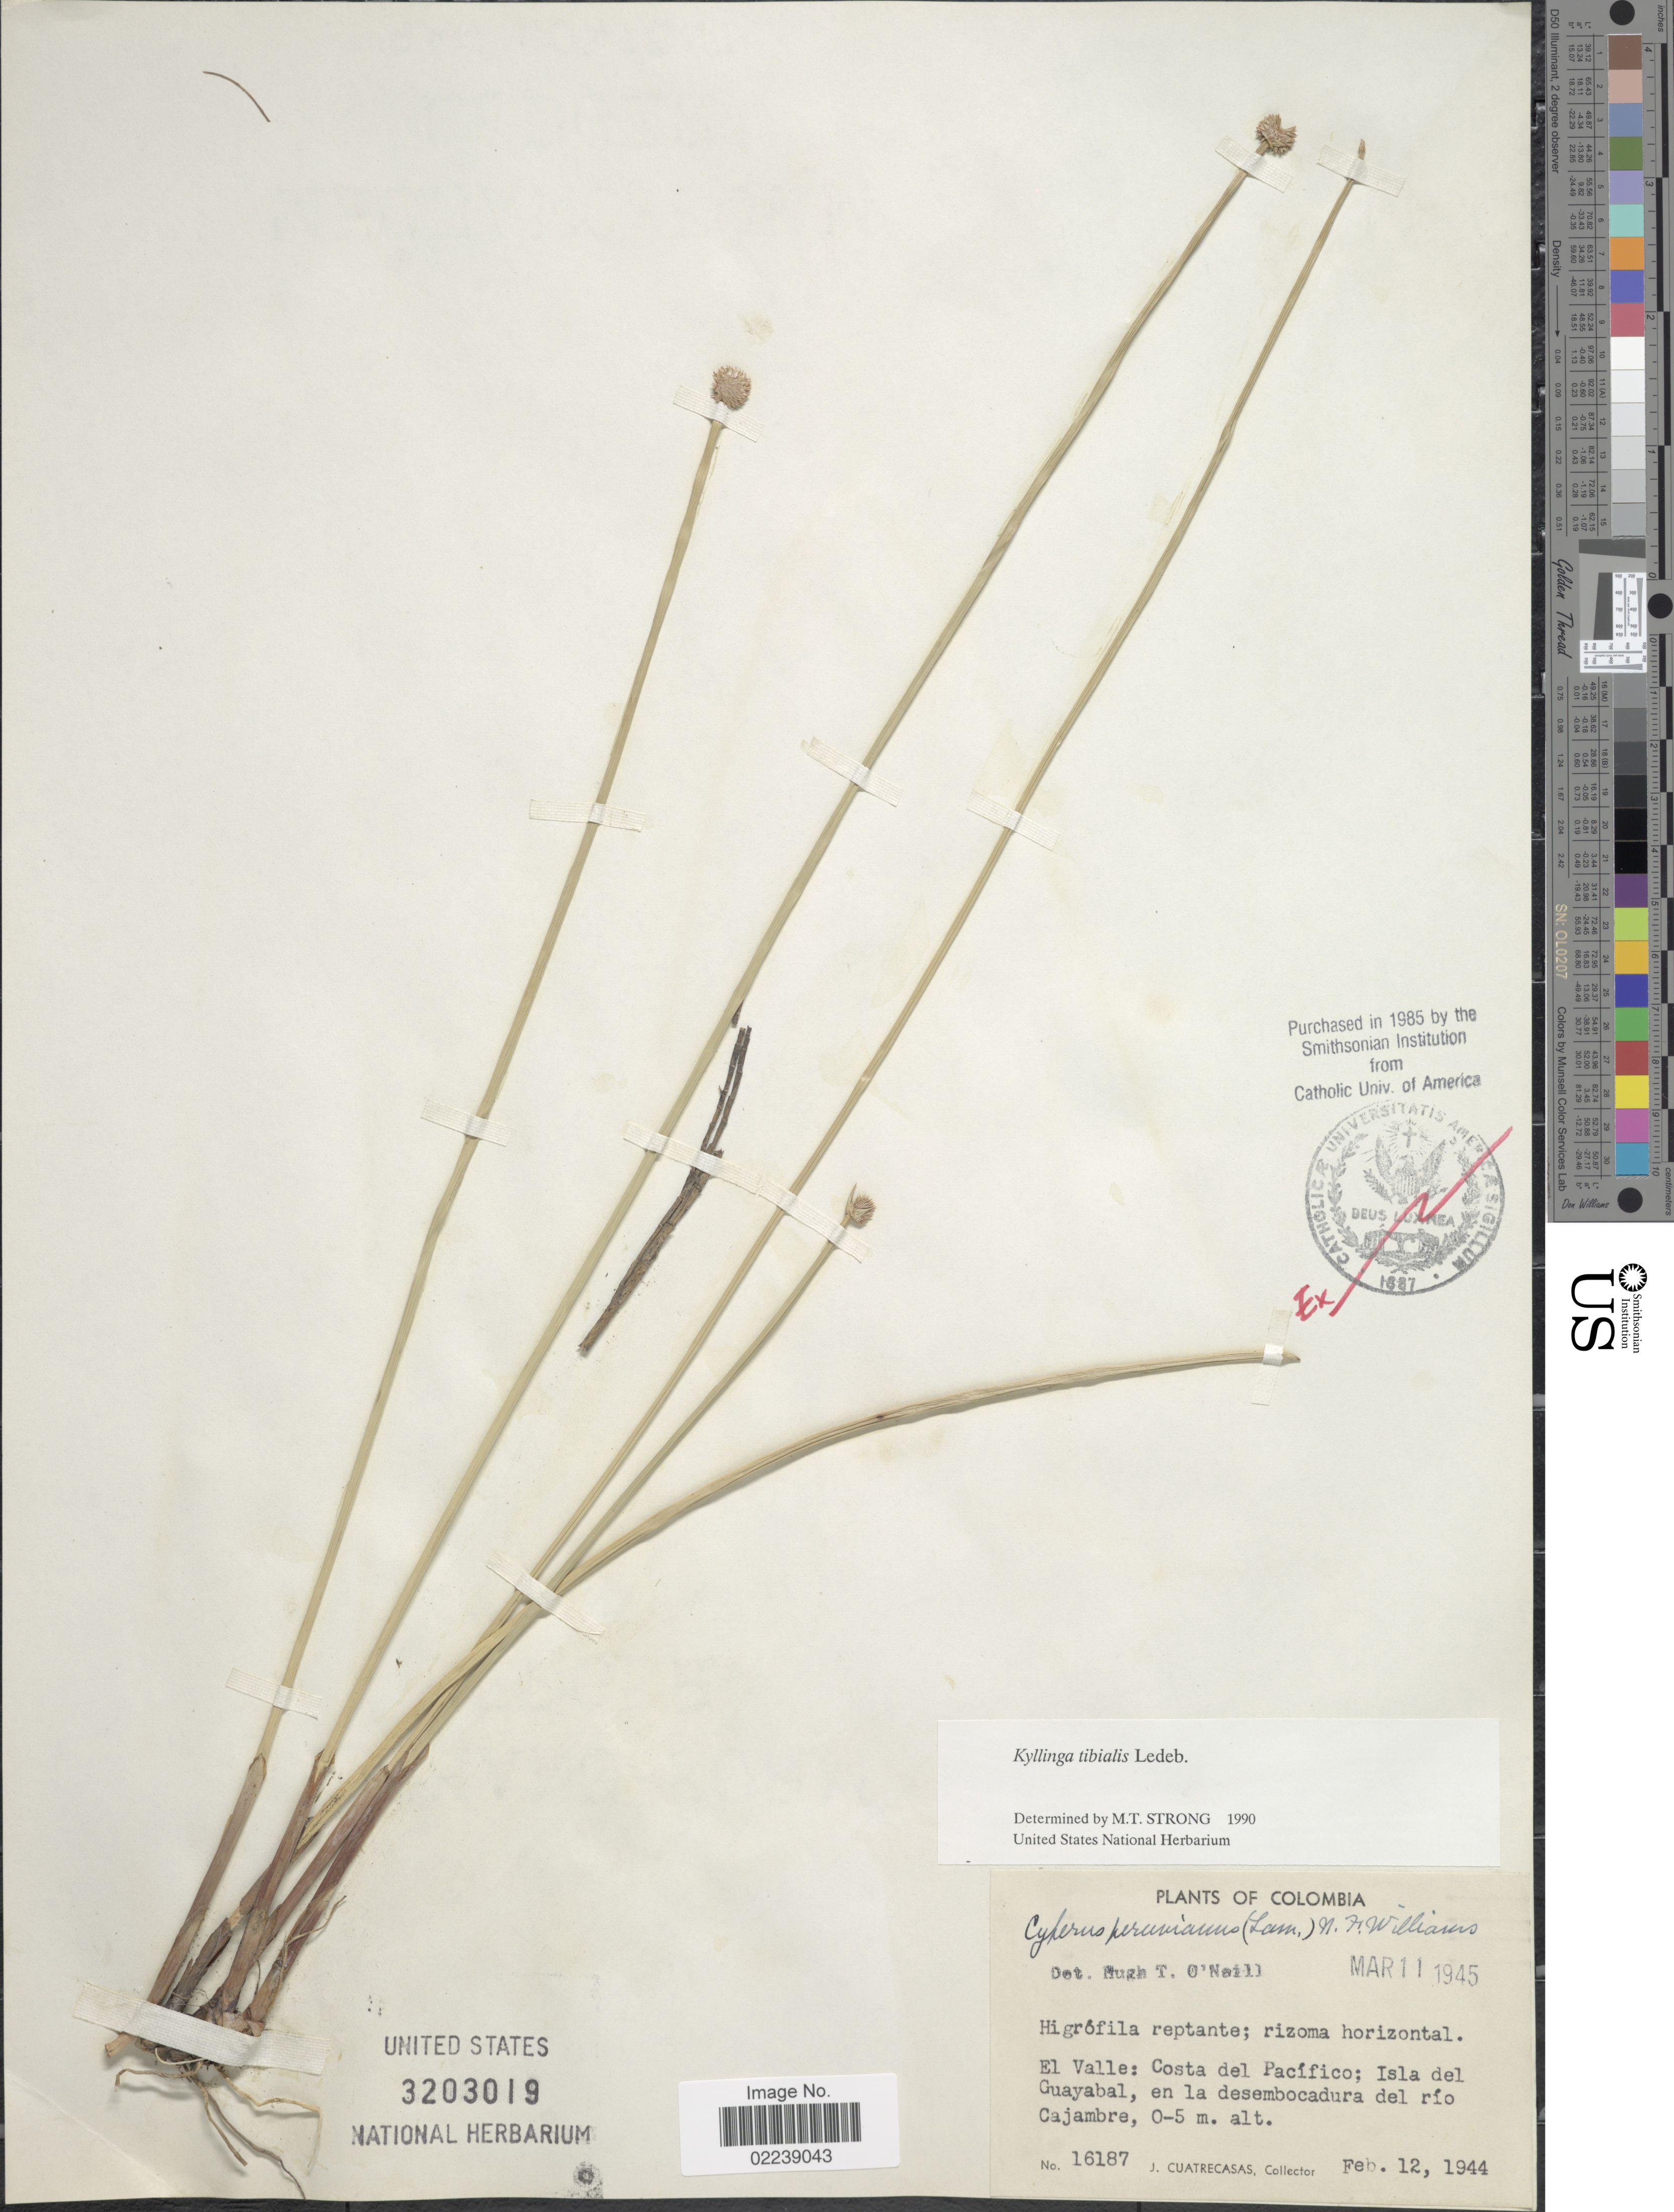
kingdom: Plantae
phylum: Tracheophyta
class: Liliopsida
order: Poales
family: Cyperaceae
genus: Cyperus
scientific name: Cyperus tibialis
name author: (Poit. ex Ledeb.) Govaerts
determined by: Strong, Mark T., (BOT), Smithsonian Institution - National Museum of Natural History (UNITED STATES)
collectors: J. Cuatrecasas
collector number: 16187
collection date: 1944-02-12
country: Colombia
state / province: Valle del Cauca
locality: El Valle, Costa del Pacifico, Isla del Guayabal, en la desembocadura del Rio Cajambre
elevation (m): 0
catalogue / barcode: US 3203019